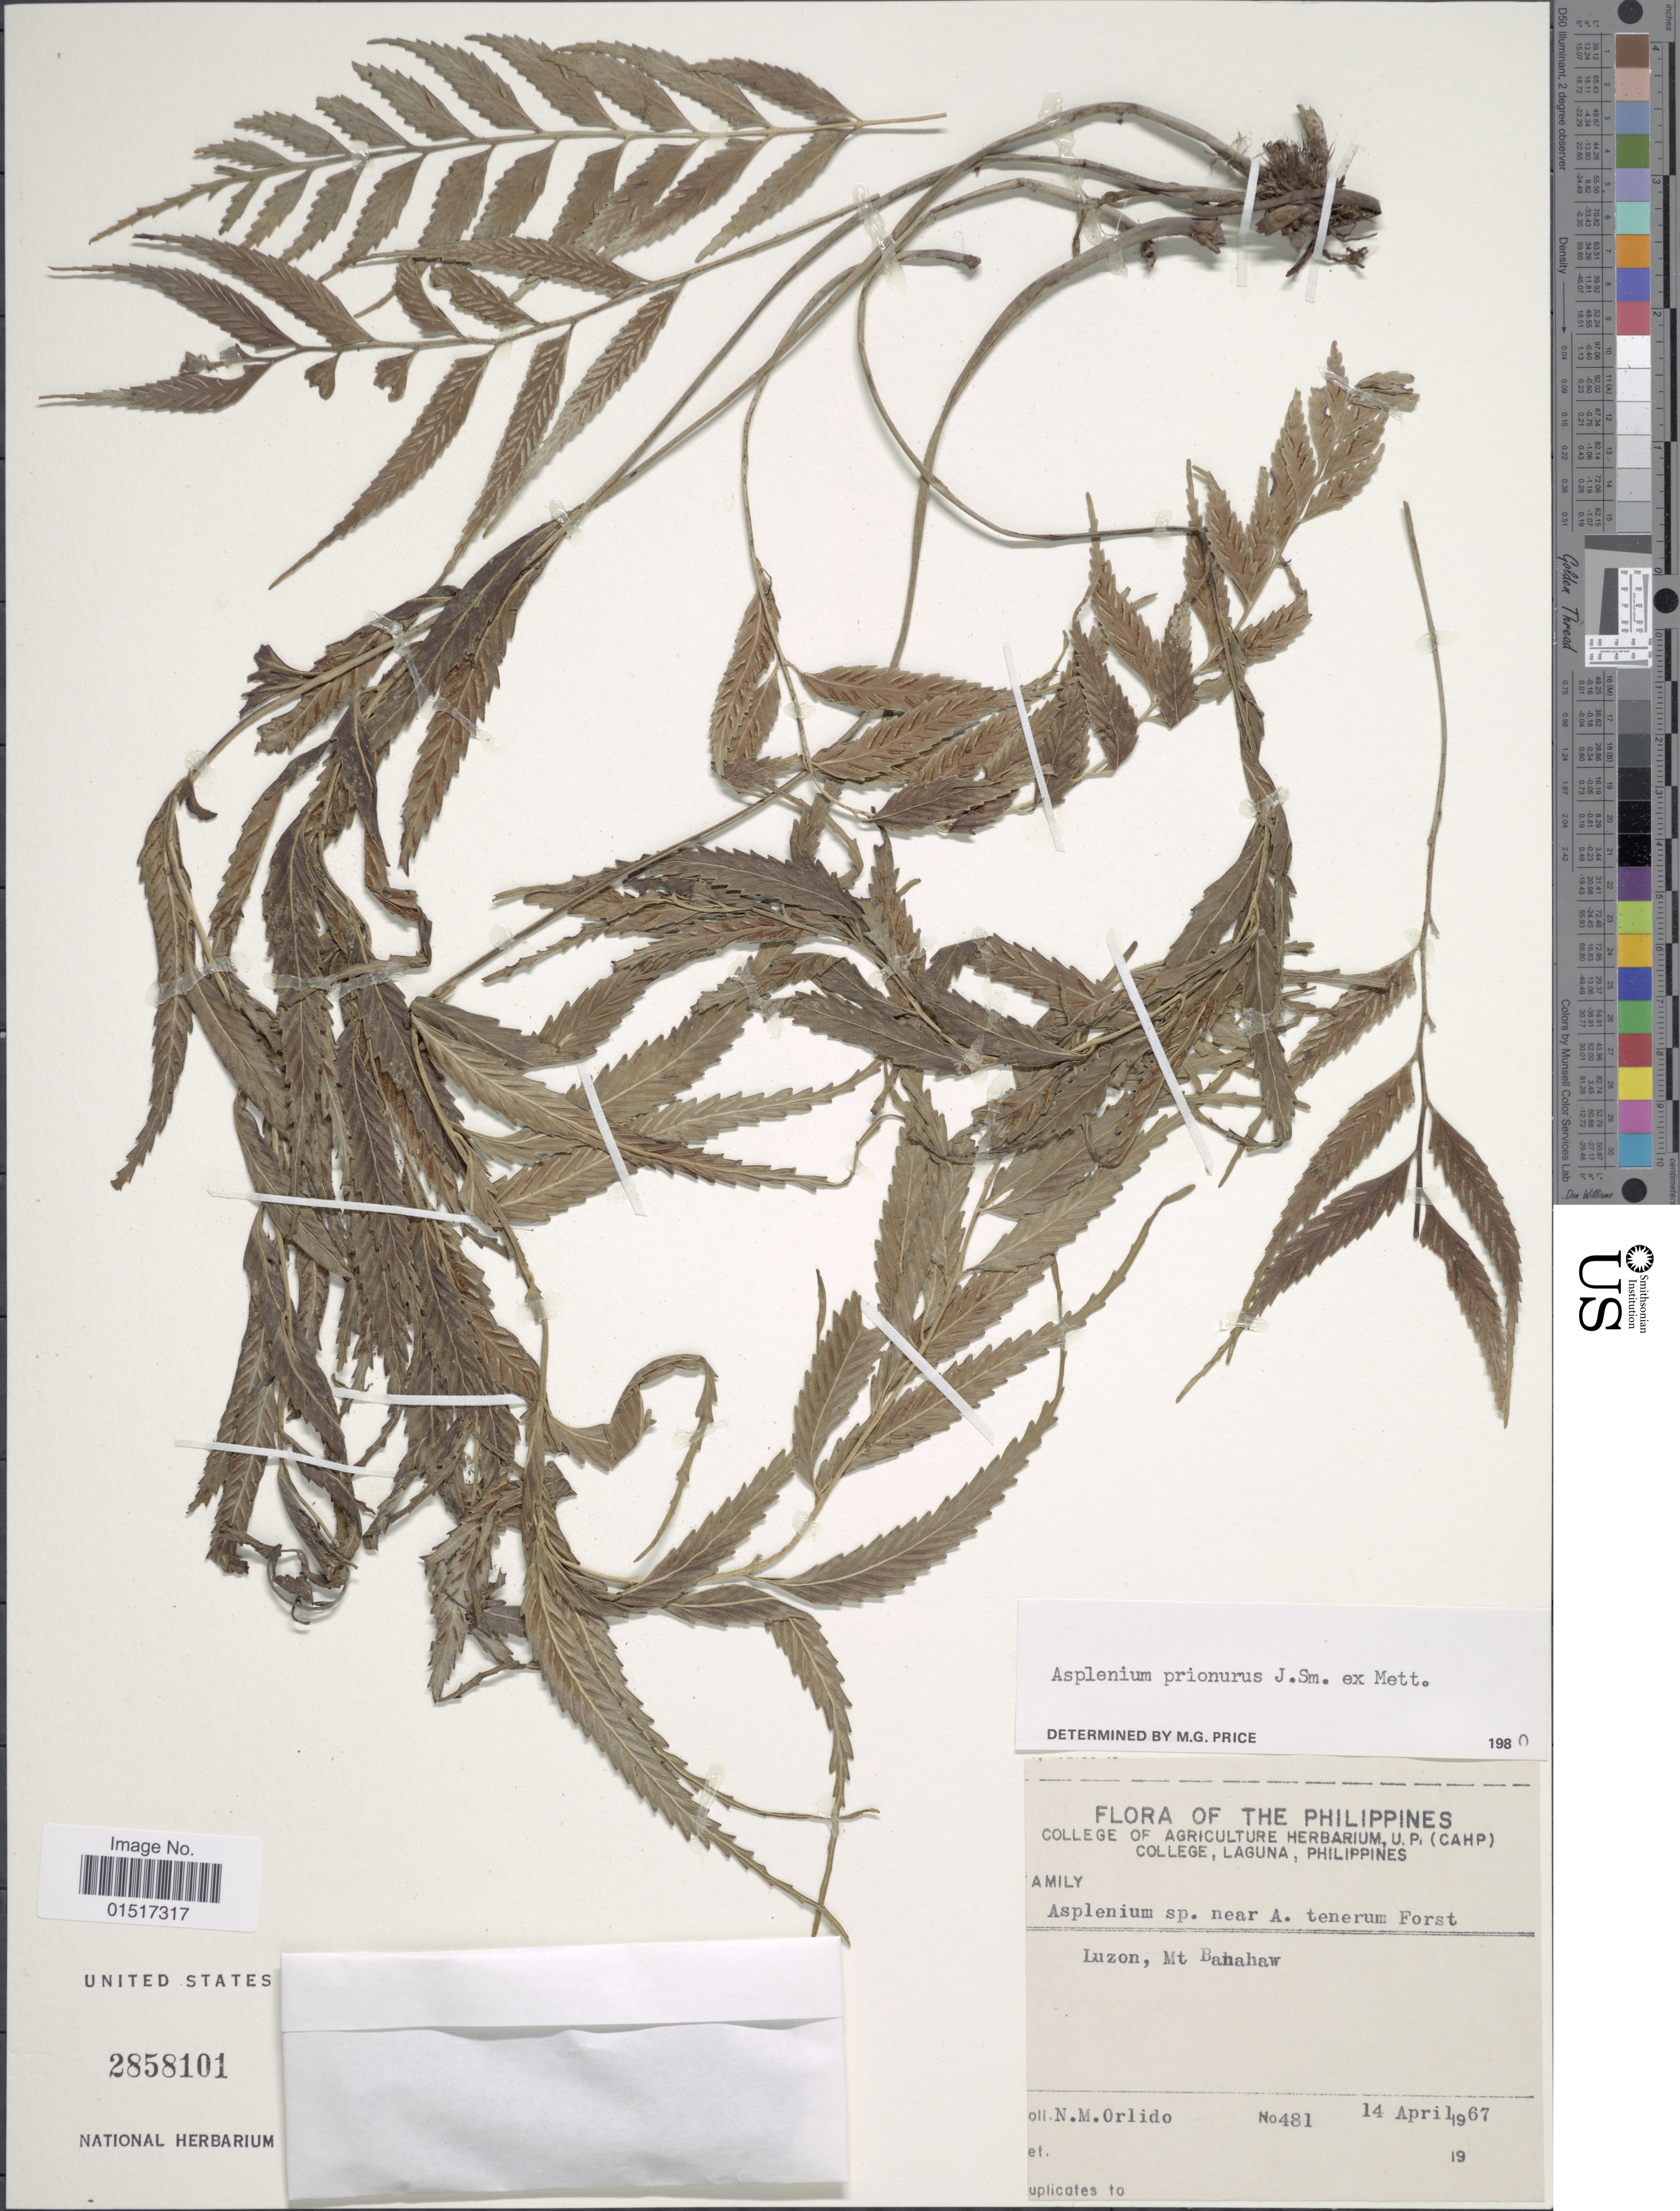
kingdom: Plantae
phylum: Tracheophyta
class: Polypodiopsida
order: Polypodiales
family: Aspleniaceae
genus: Asplenium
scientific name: Asplenium vulcanicum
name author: Blume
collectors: N. Orlido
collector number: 481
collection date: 1967-04-14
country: Philippines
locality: Luzon, Mt. Banahaw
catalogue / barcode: US 2858101